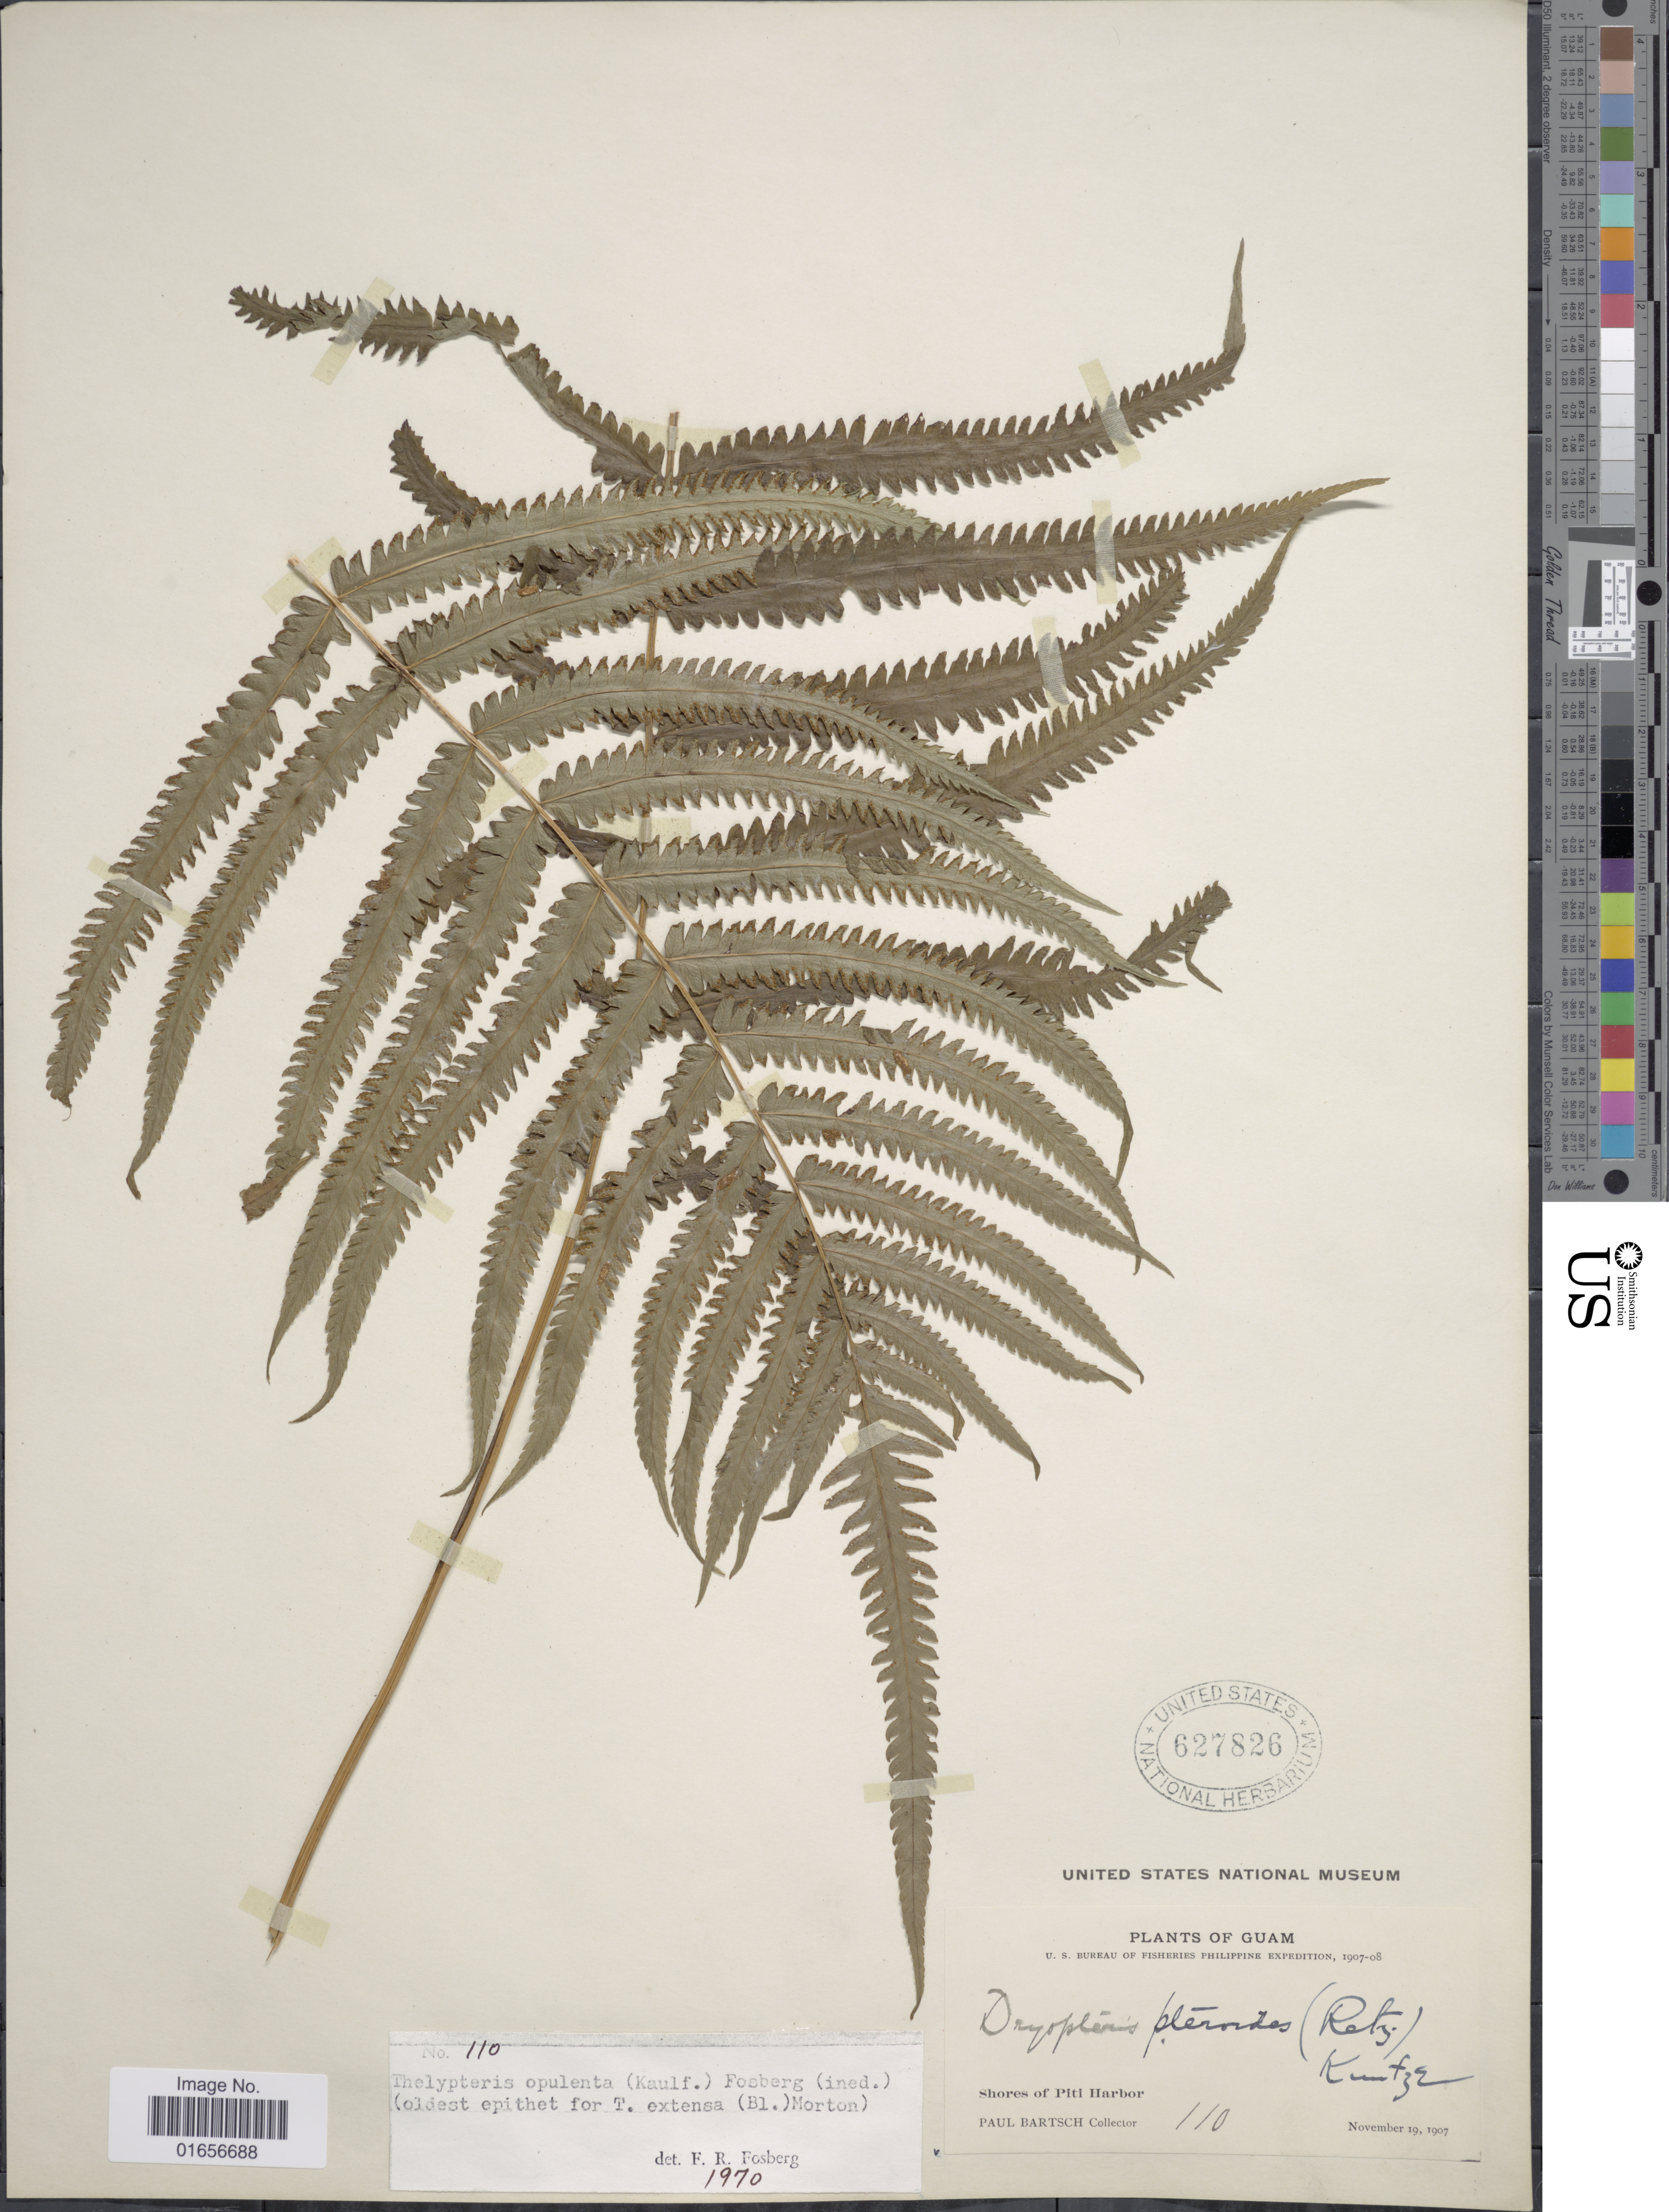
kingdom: Plantae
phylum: Tracheophyta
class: Polypodiopsida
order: Polypodiales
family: Thelypteridaceae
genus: Amphineuron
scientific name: Amphineuron opulentum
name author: (Kaulf.) Holttum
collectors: P. Bartsch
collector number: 110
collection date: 1907-11-19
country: Guam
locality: Guam, Shores of Piti Harbor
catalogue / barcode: US 627826